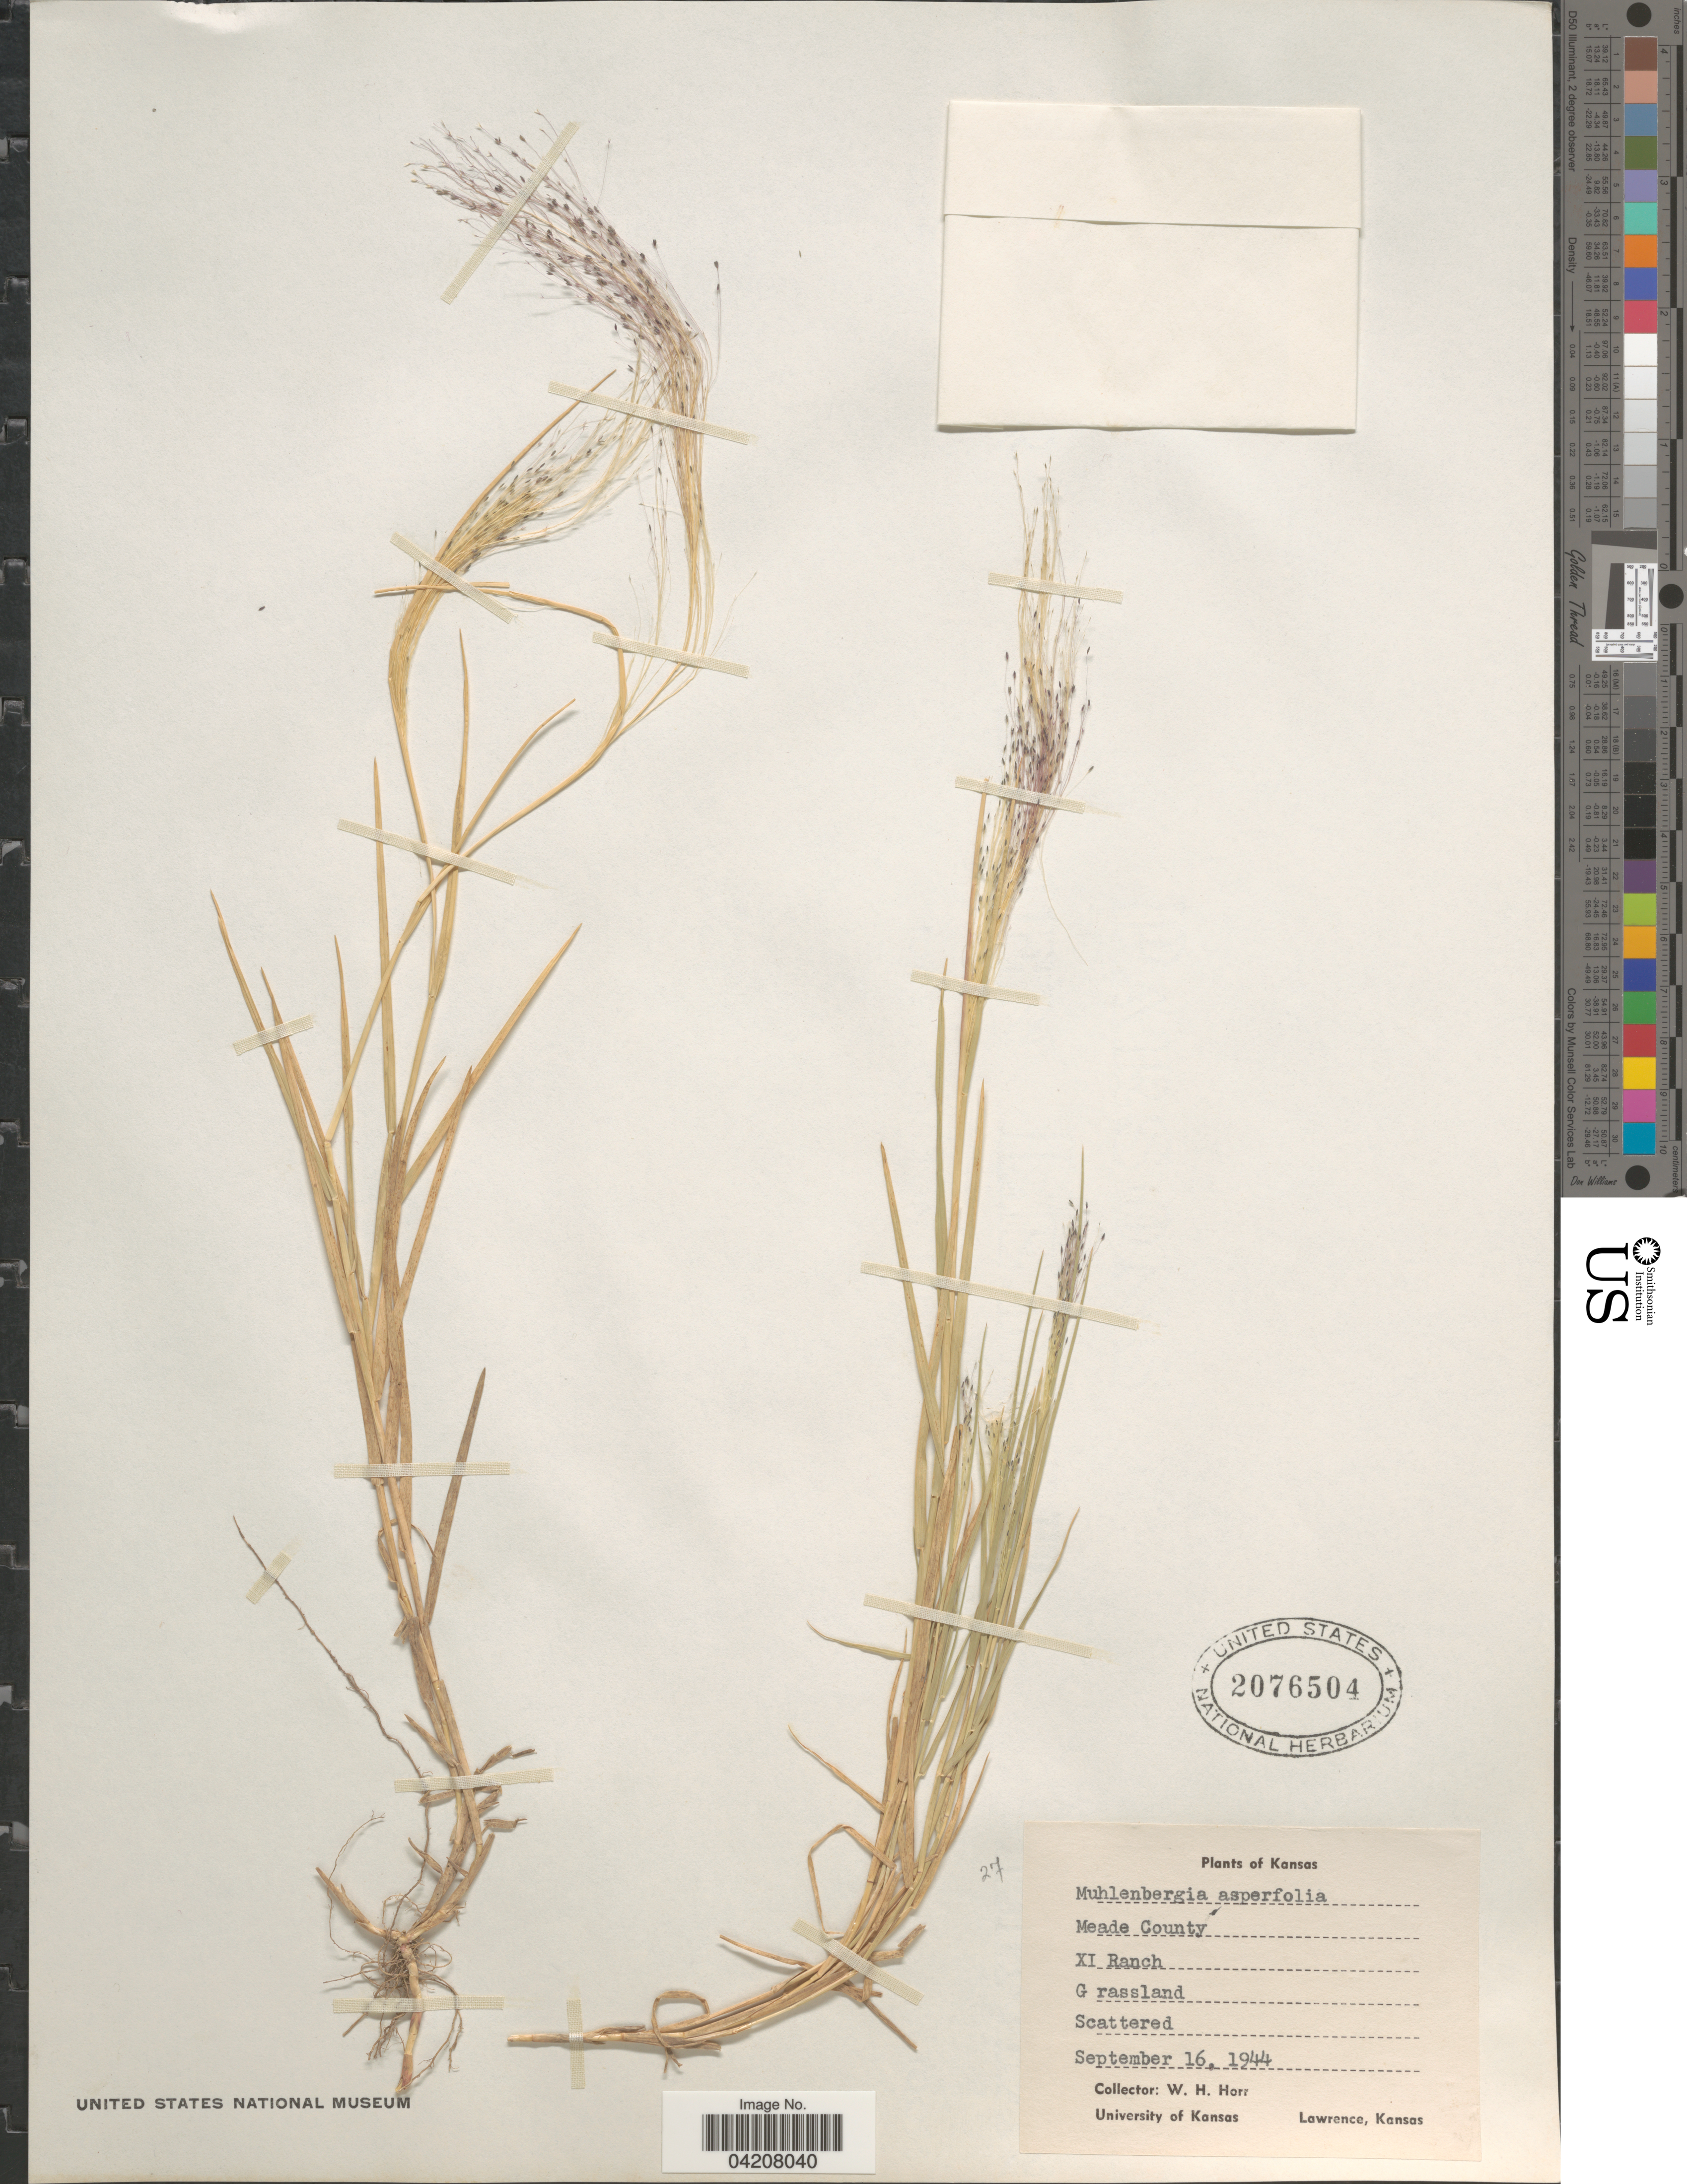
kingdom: Plantae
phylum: Tracheophyta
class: Liliopsida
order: Poales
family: Poaceae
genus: Muhlenbergia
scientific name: Muhlenbergia asperifolia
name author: (Nees & Meyen ex Trin.) Parodi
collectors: W. H. Horr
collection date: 1944-09-16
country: United States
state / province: Kansas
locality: Meade County. XI Ranch. Grassland.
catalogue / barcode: US 2076504